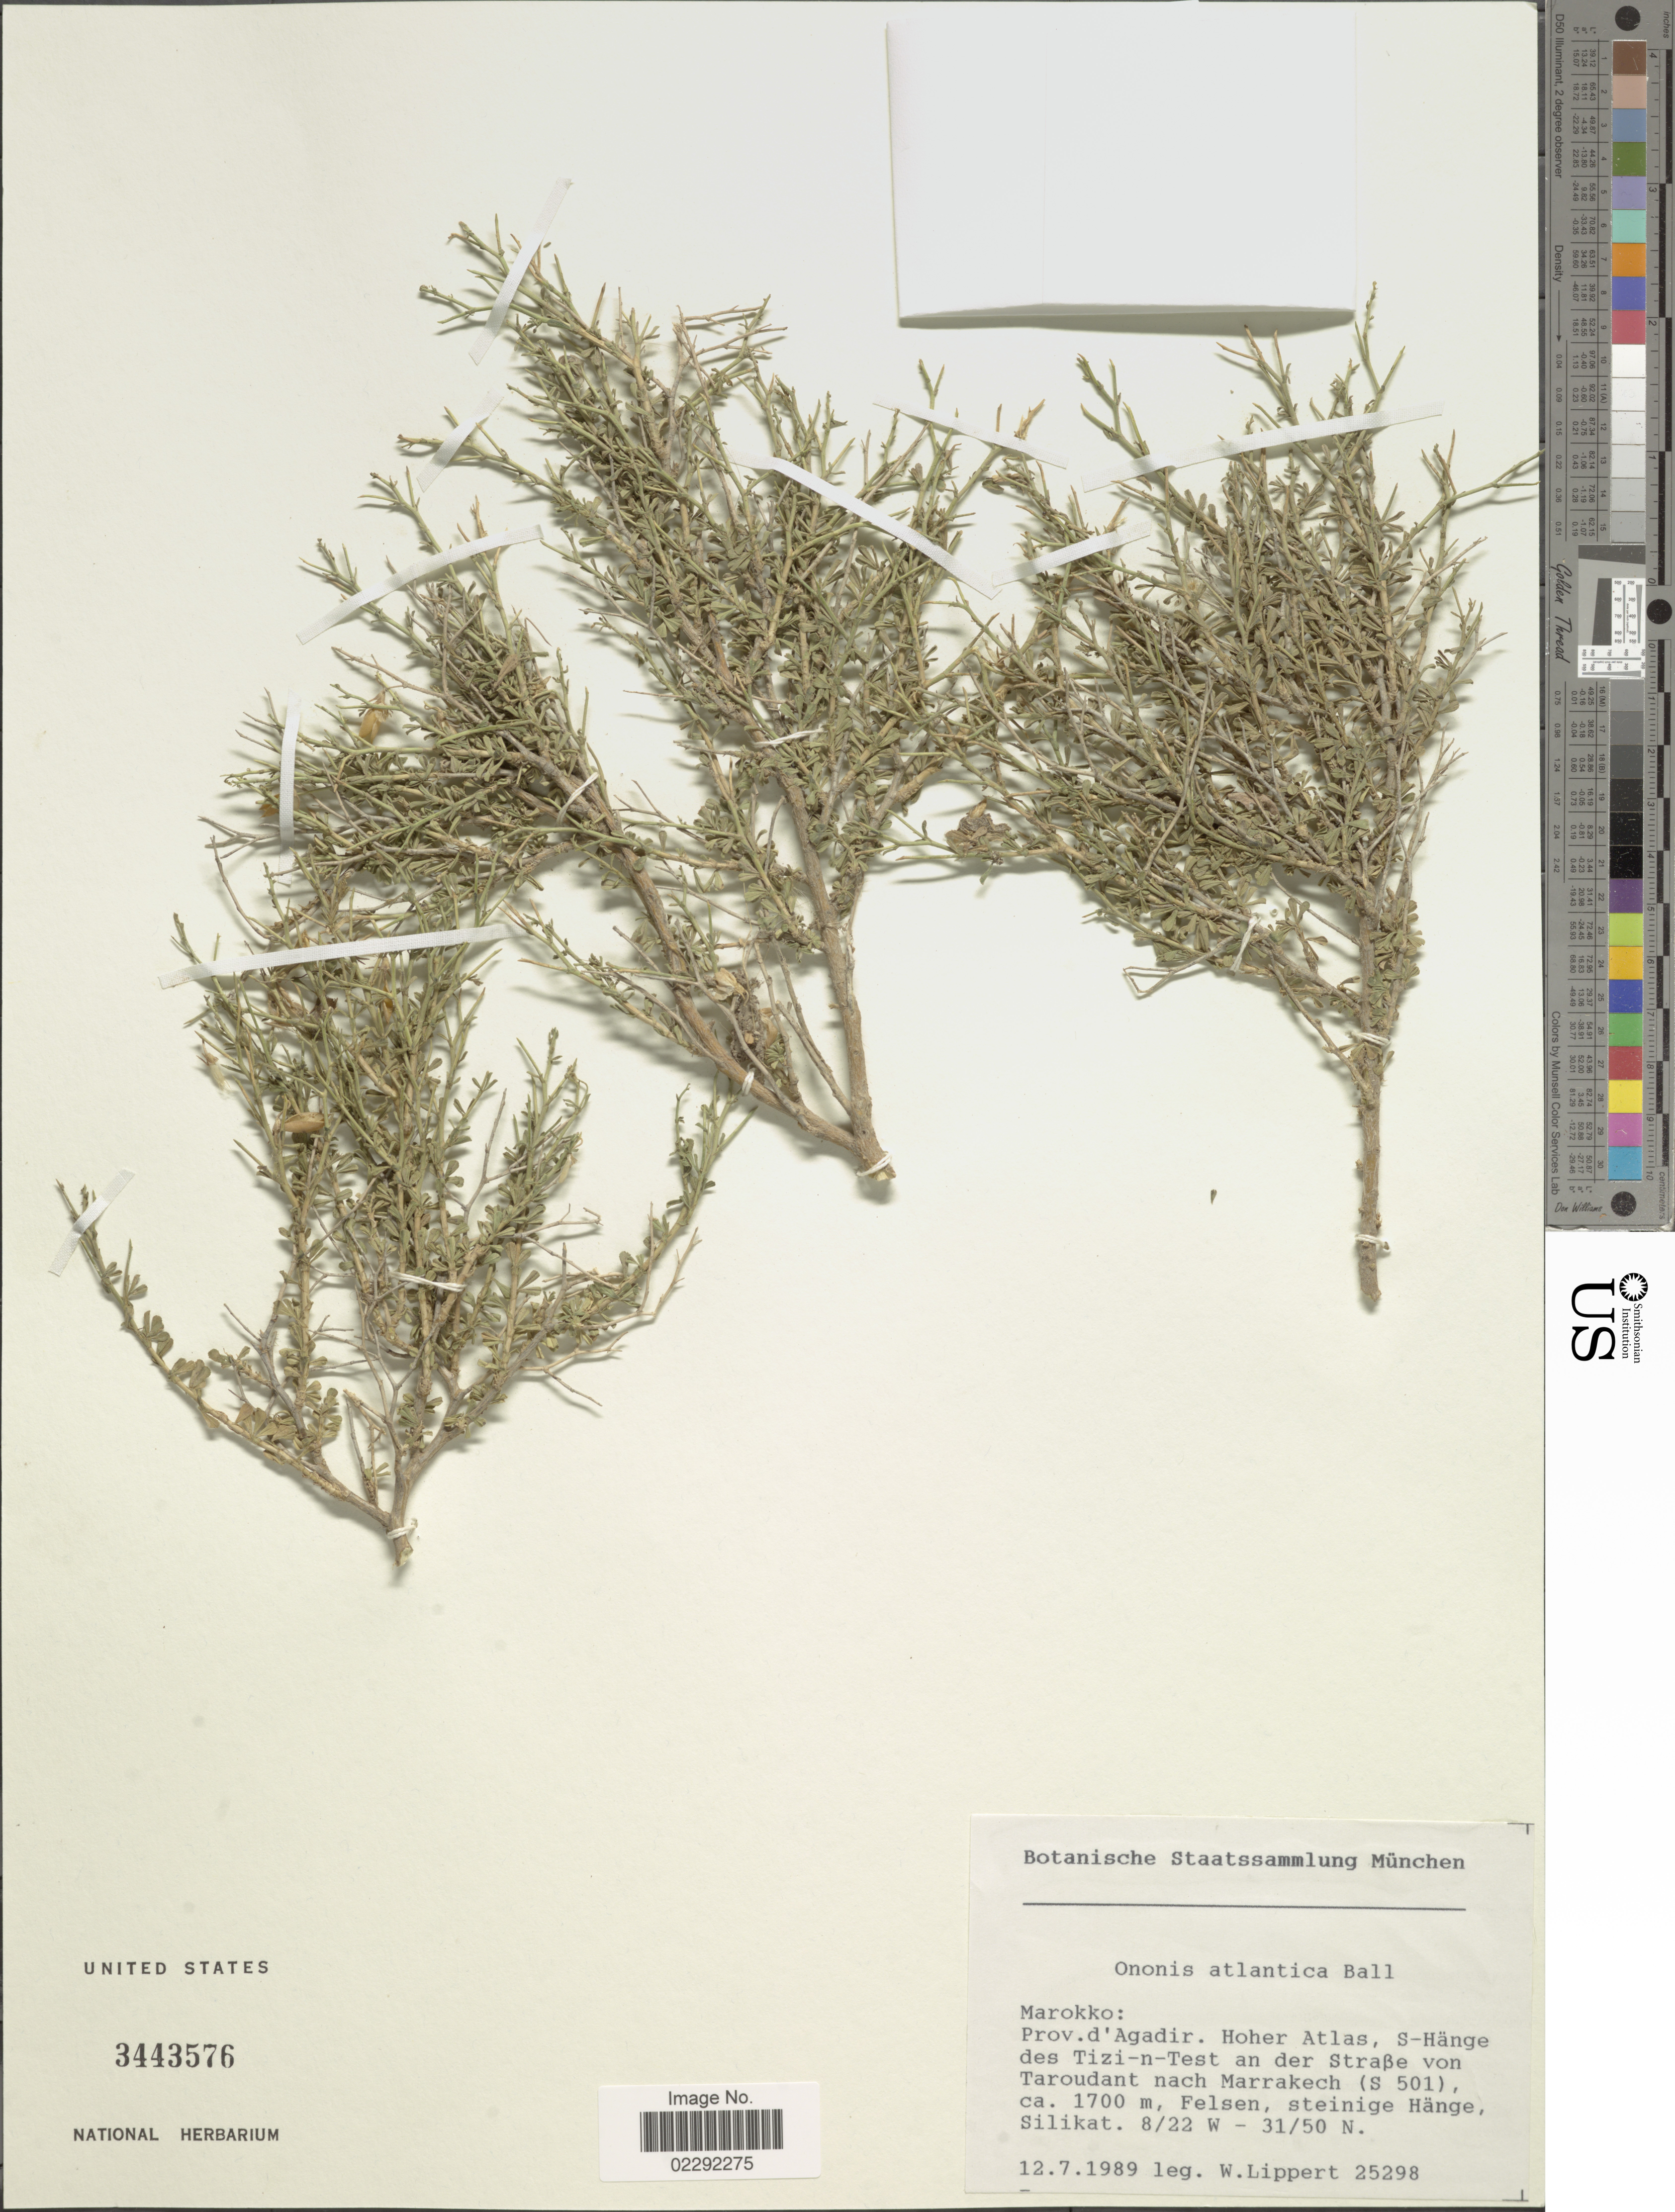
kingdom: Plantae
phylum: Tracheophyta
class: Magnoliopsida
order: Fabales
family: Fabaceae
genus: Ononis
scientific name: Ononis atlantica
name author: Ball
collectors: W. Lippert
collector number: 25298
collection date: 1989-07-12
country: Morocco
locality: Prov. d'Agadir. Hoher Atlas, S-Hänge des Tizi-n-Test an der Straße von Taroudant nach Marrakech (S 501), Felsen, steinige Hänge, Silikat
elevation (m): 1700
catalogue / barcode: US 3443576